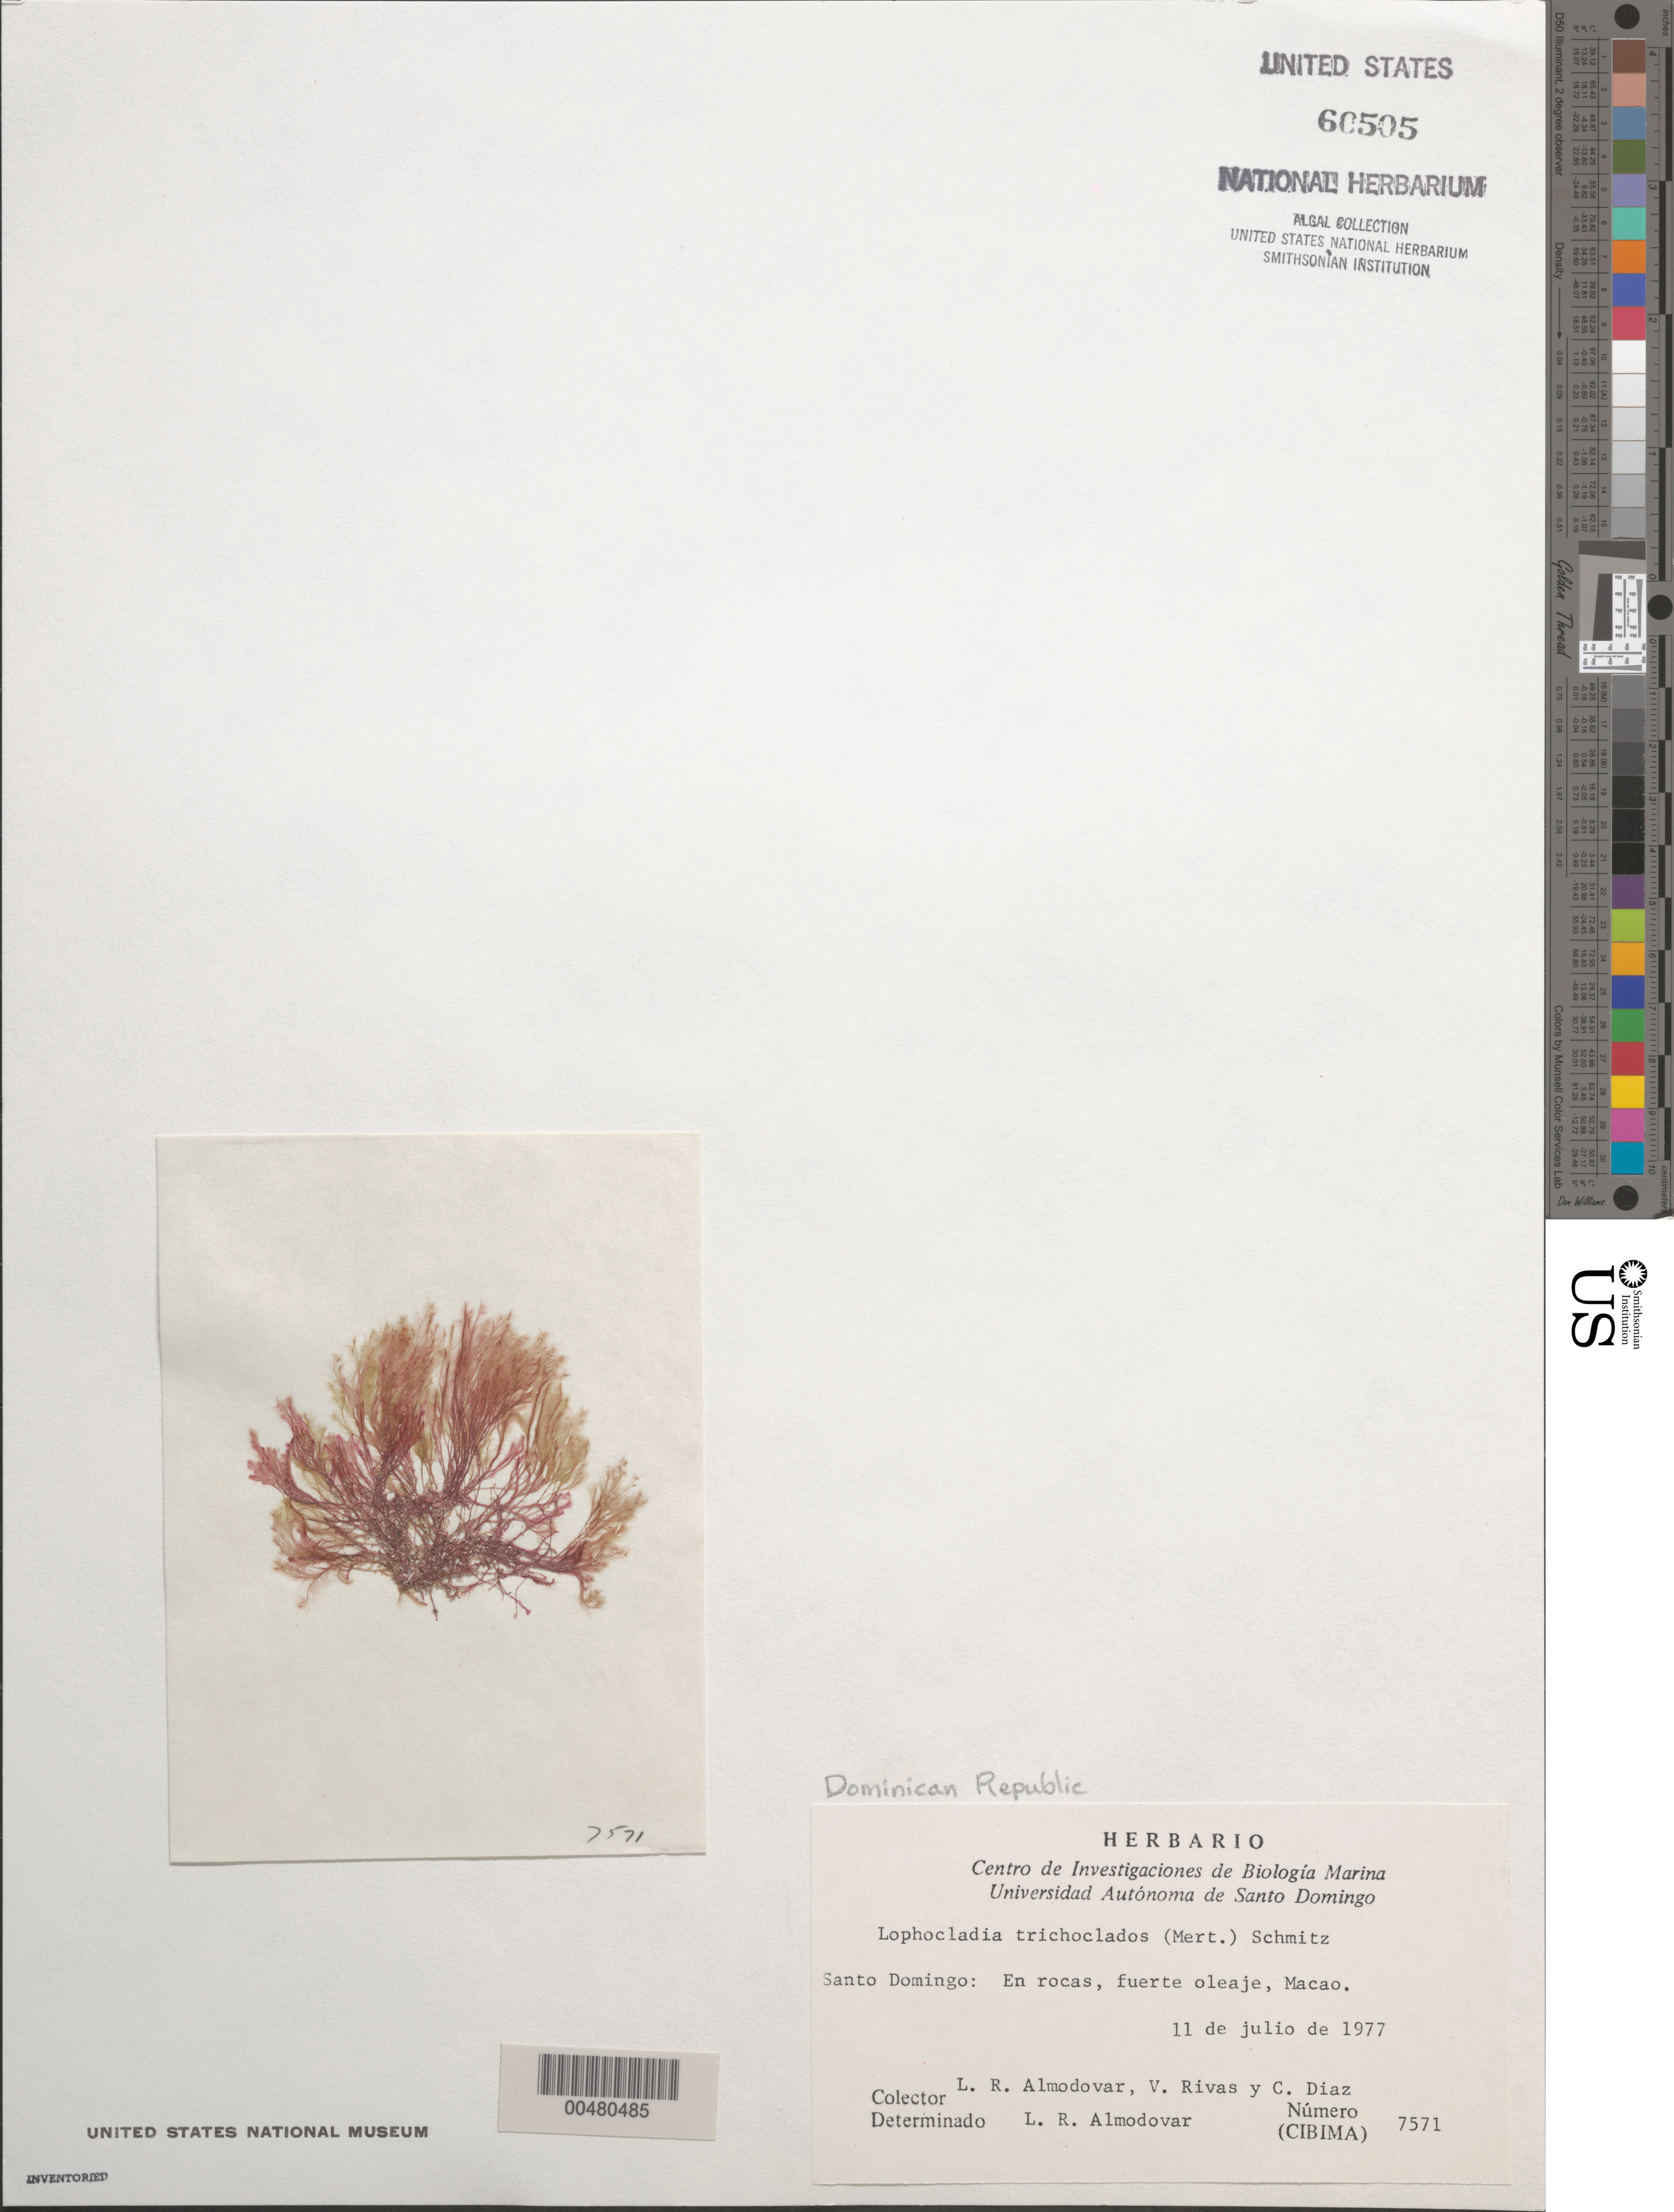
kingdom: Plantae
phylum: Rhodophyta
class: Florideophyceae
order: Ceramiales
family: Rhodomelaceae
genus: Lophocladia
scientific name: Lophocladia trichoclados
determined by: Almodovar, L. R.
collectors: L. Almodovar, C. Rivas & C. Díaz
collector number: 7571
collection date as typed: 11 Jul 1977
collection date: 1977-07-11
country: Dominican Republic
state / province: La Altagracía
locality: Macao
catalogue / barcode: US 60505